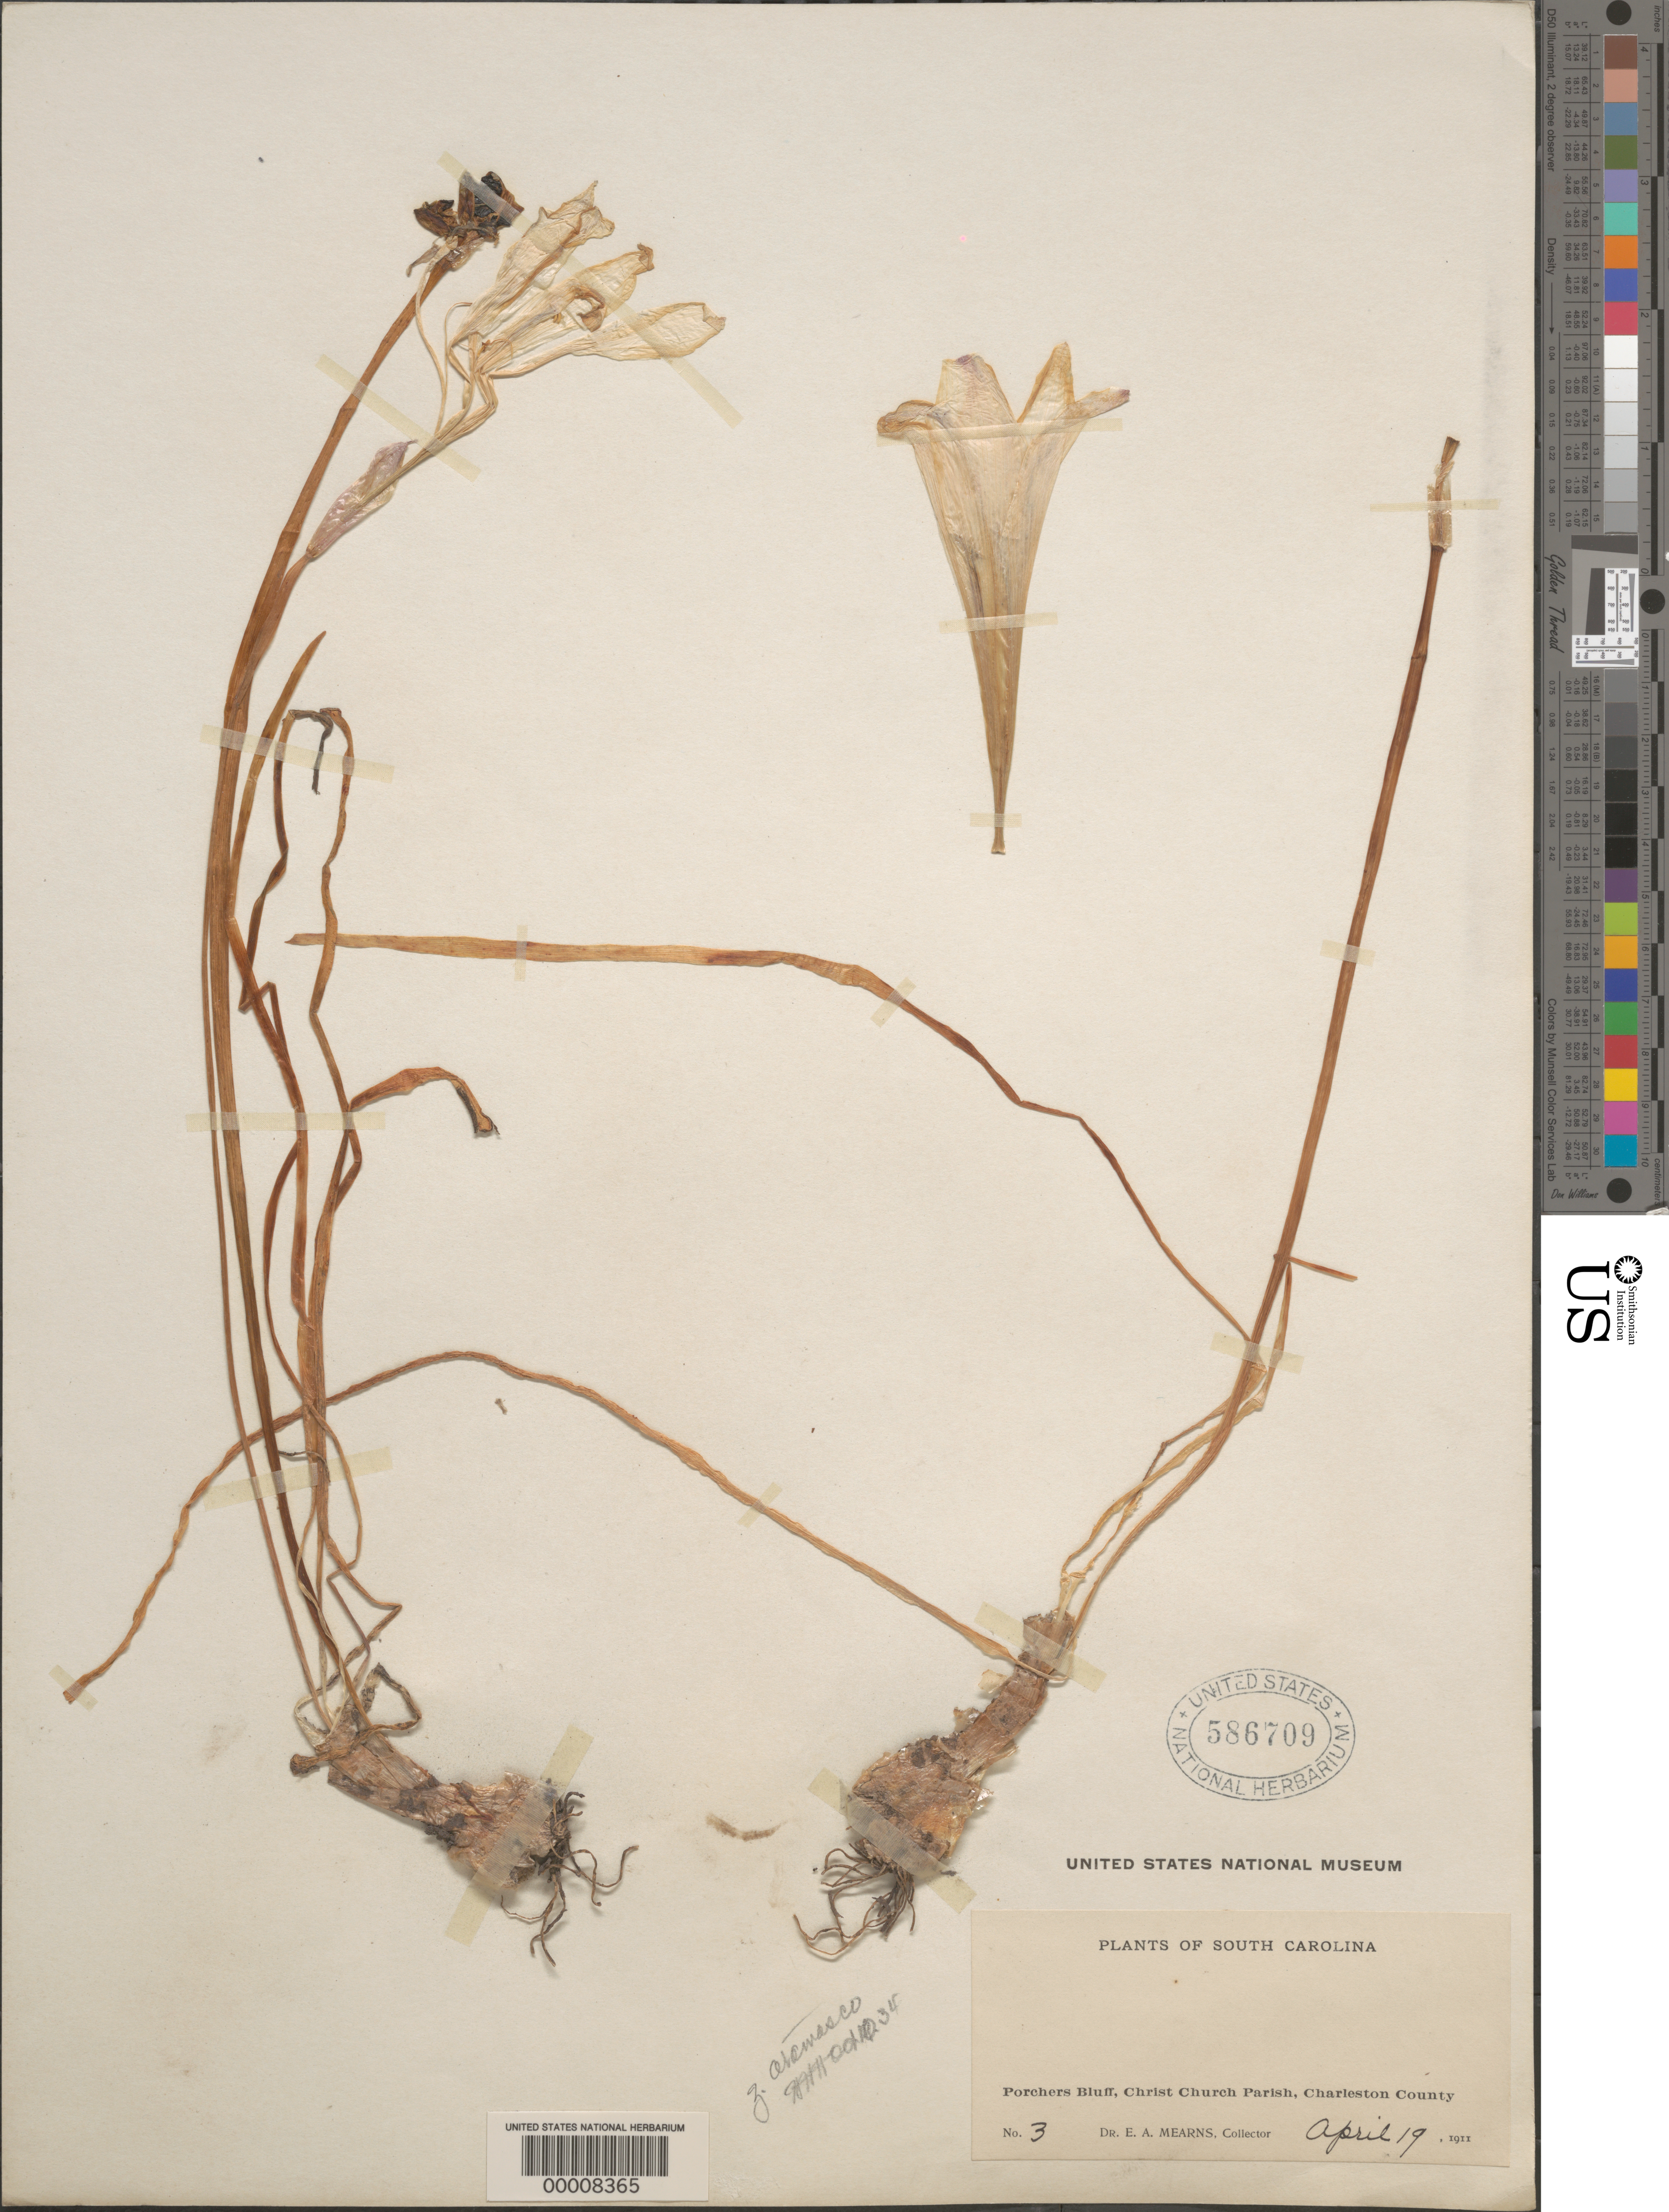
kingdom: Plantae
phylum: Tracheophyta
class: Liliopsida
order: Asparagales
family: Amaryllidaceae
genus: Zephyranthes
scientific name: Zephyranthes atamasco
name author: (L.) Herb.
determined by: Strong, Mark T.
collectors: E. A. Mearns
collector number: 3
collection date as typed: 19 Apr 1911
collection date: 1911-04-19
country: United States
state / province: South Carolina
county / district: Charleston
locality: Christ church parish, porchers bluff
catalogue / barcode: US 586709